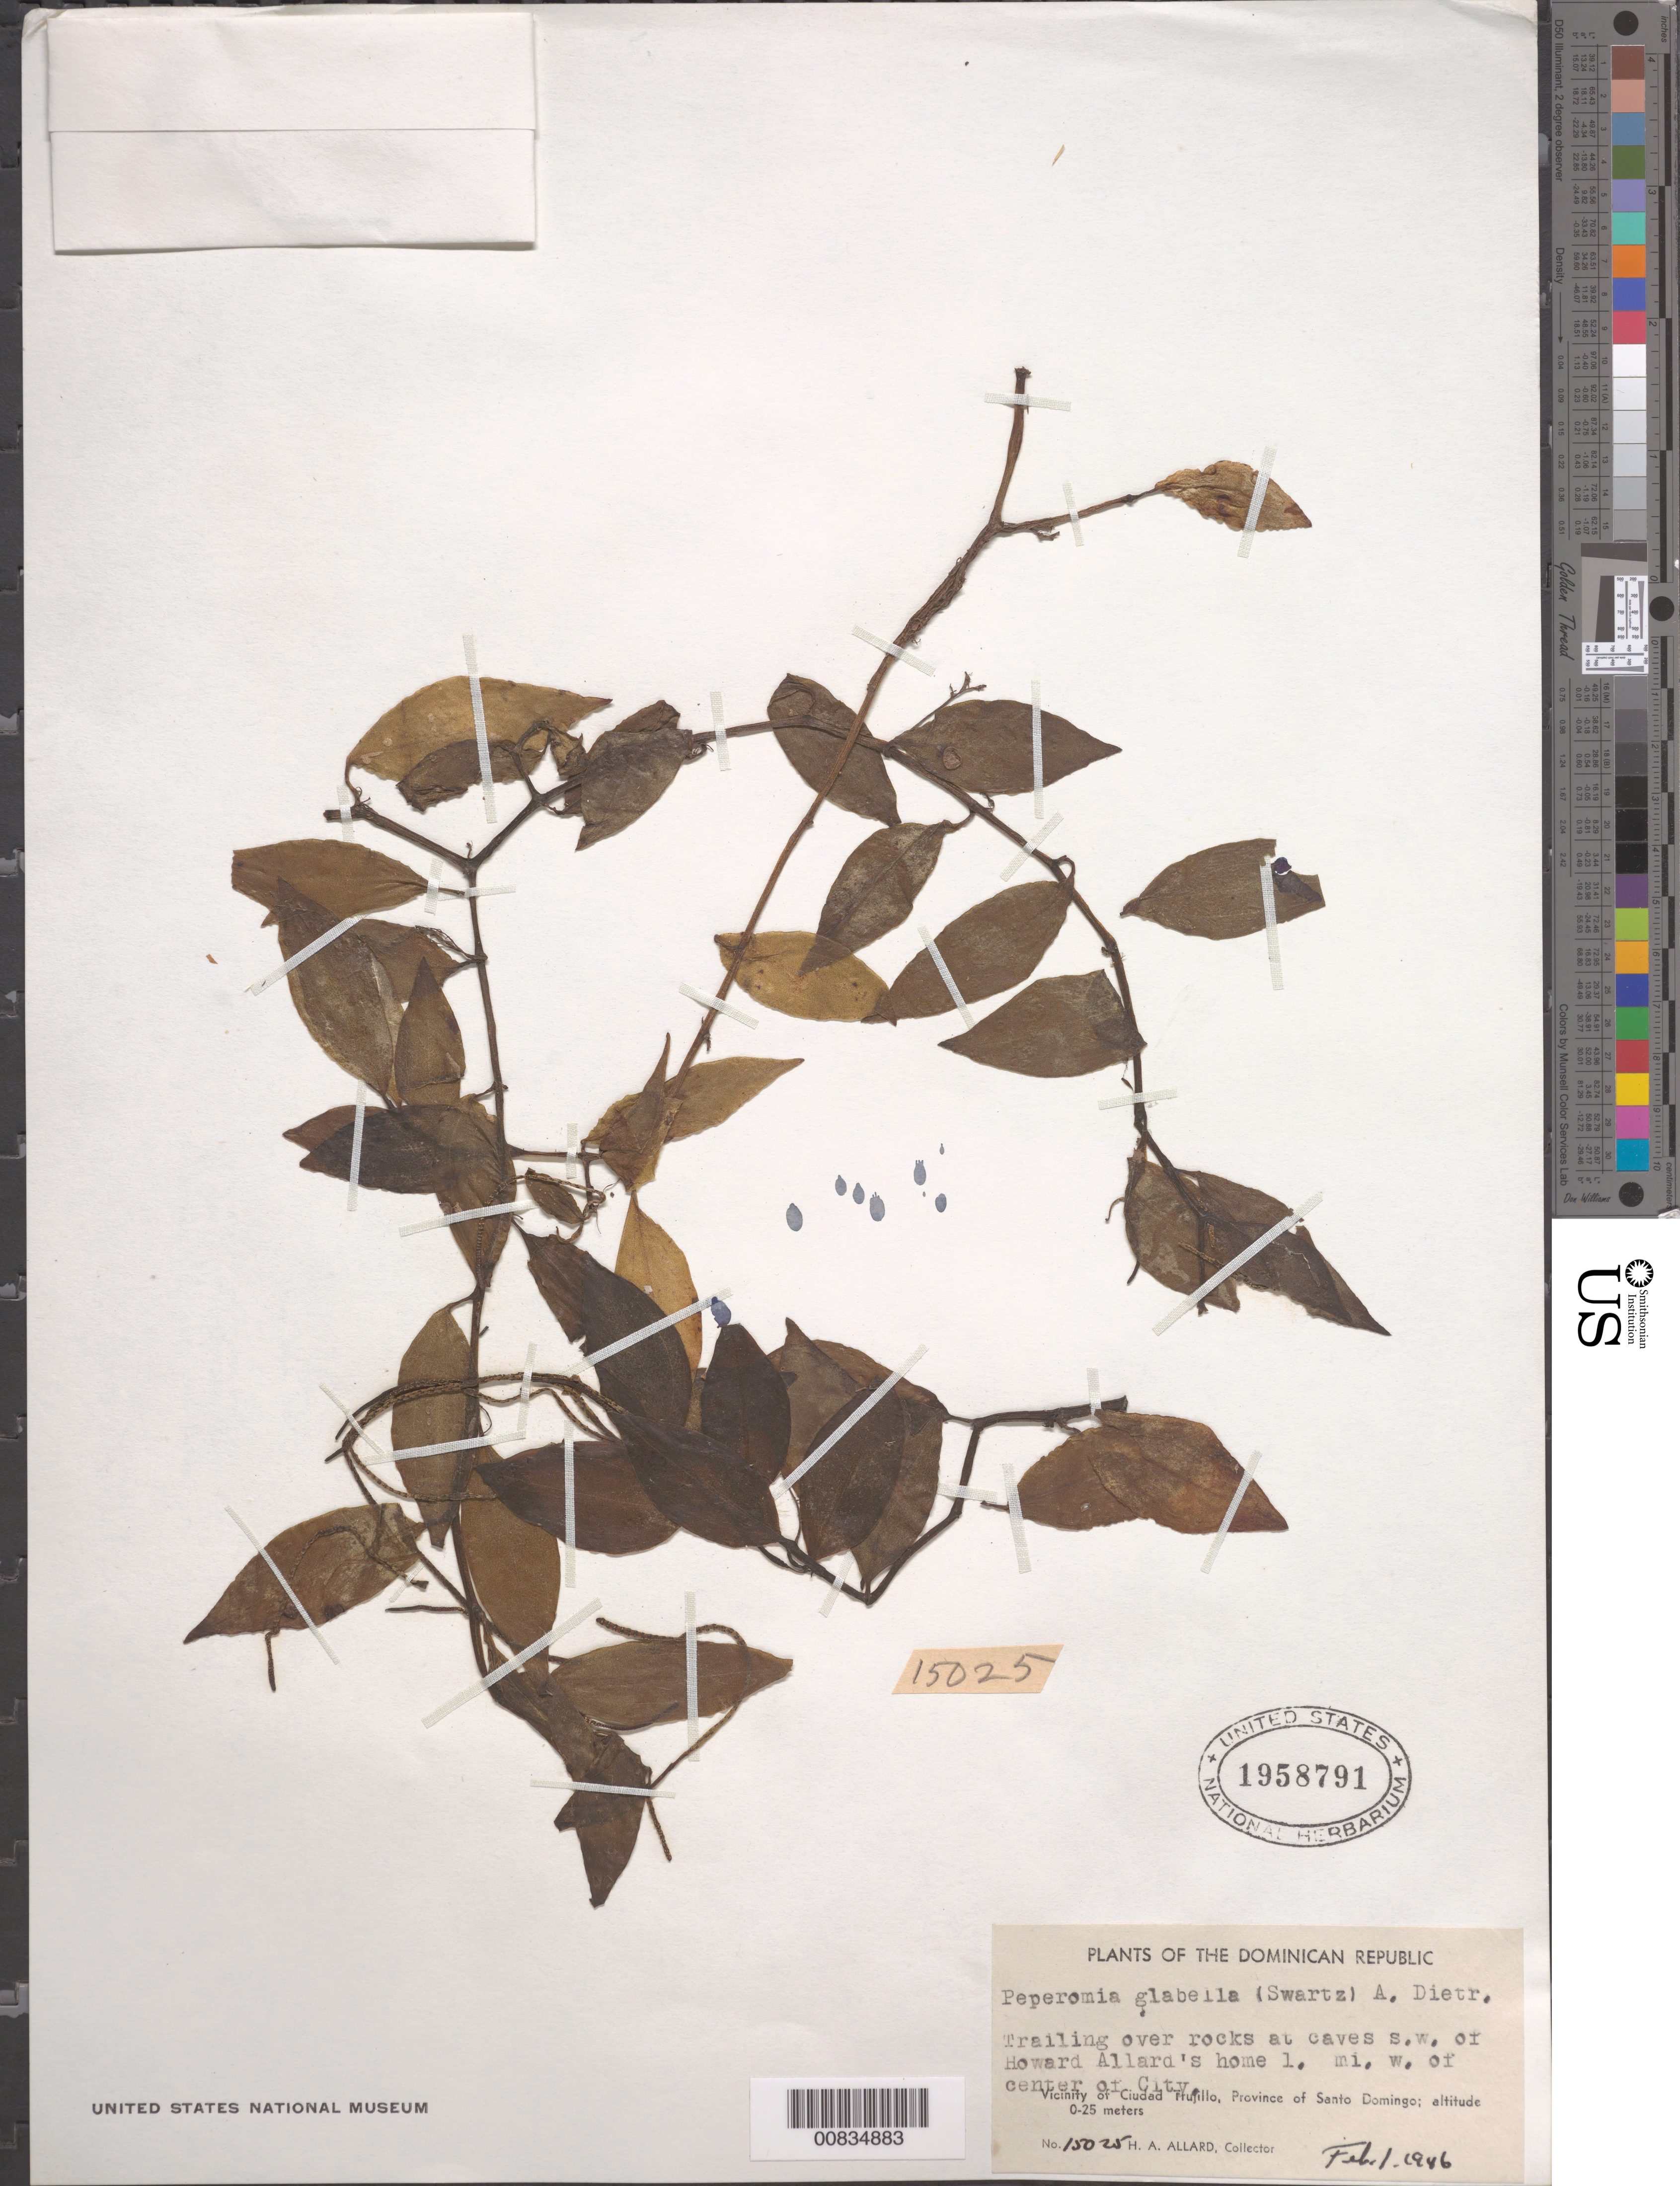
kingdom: Plantae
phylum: Tracheophyta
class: Magnoliopsida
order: Piperales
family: Piperaceae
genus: Peperomia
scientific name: Peperomia glabella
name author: (Sw.) A. Dietr.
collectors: H. A. Allard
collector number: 15025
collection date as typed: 01 Feb 1946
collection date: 1946-02-01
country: Dominican Republic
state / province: Distrito Nacional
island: Hispaniola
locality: Caves SW of Howard Allard's home 1 mi. W of Center of City. Vicinity of Ciudad Trujillo, Province of Santo Domingo (obsolete).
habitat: Over rocks.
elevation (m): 0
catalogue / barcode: US 1958791